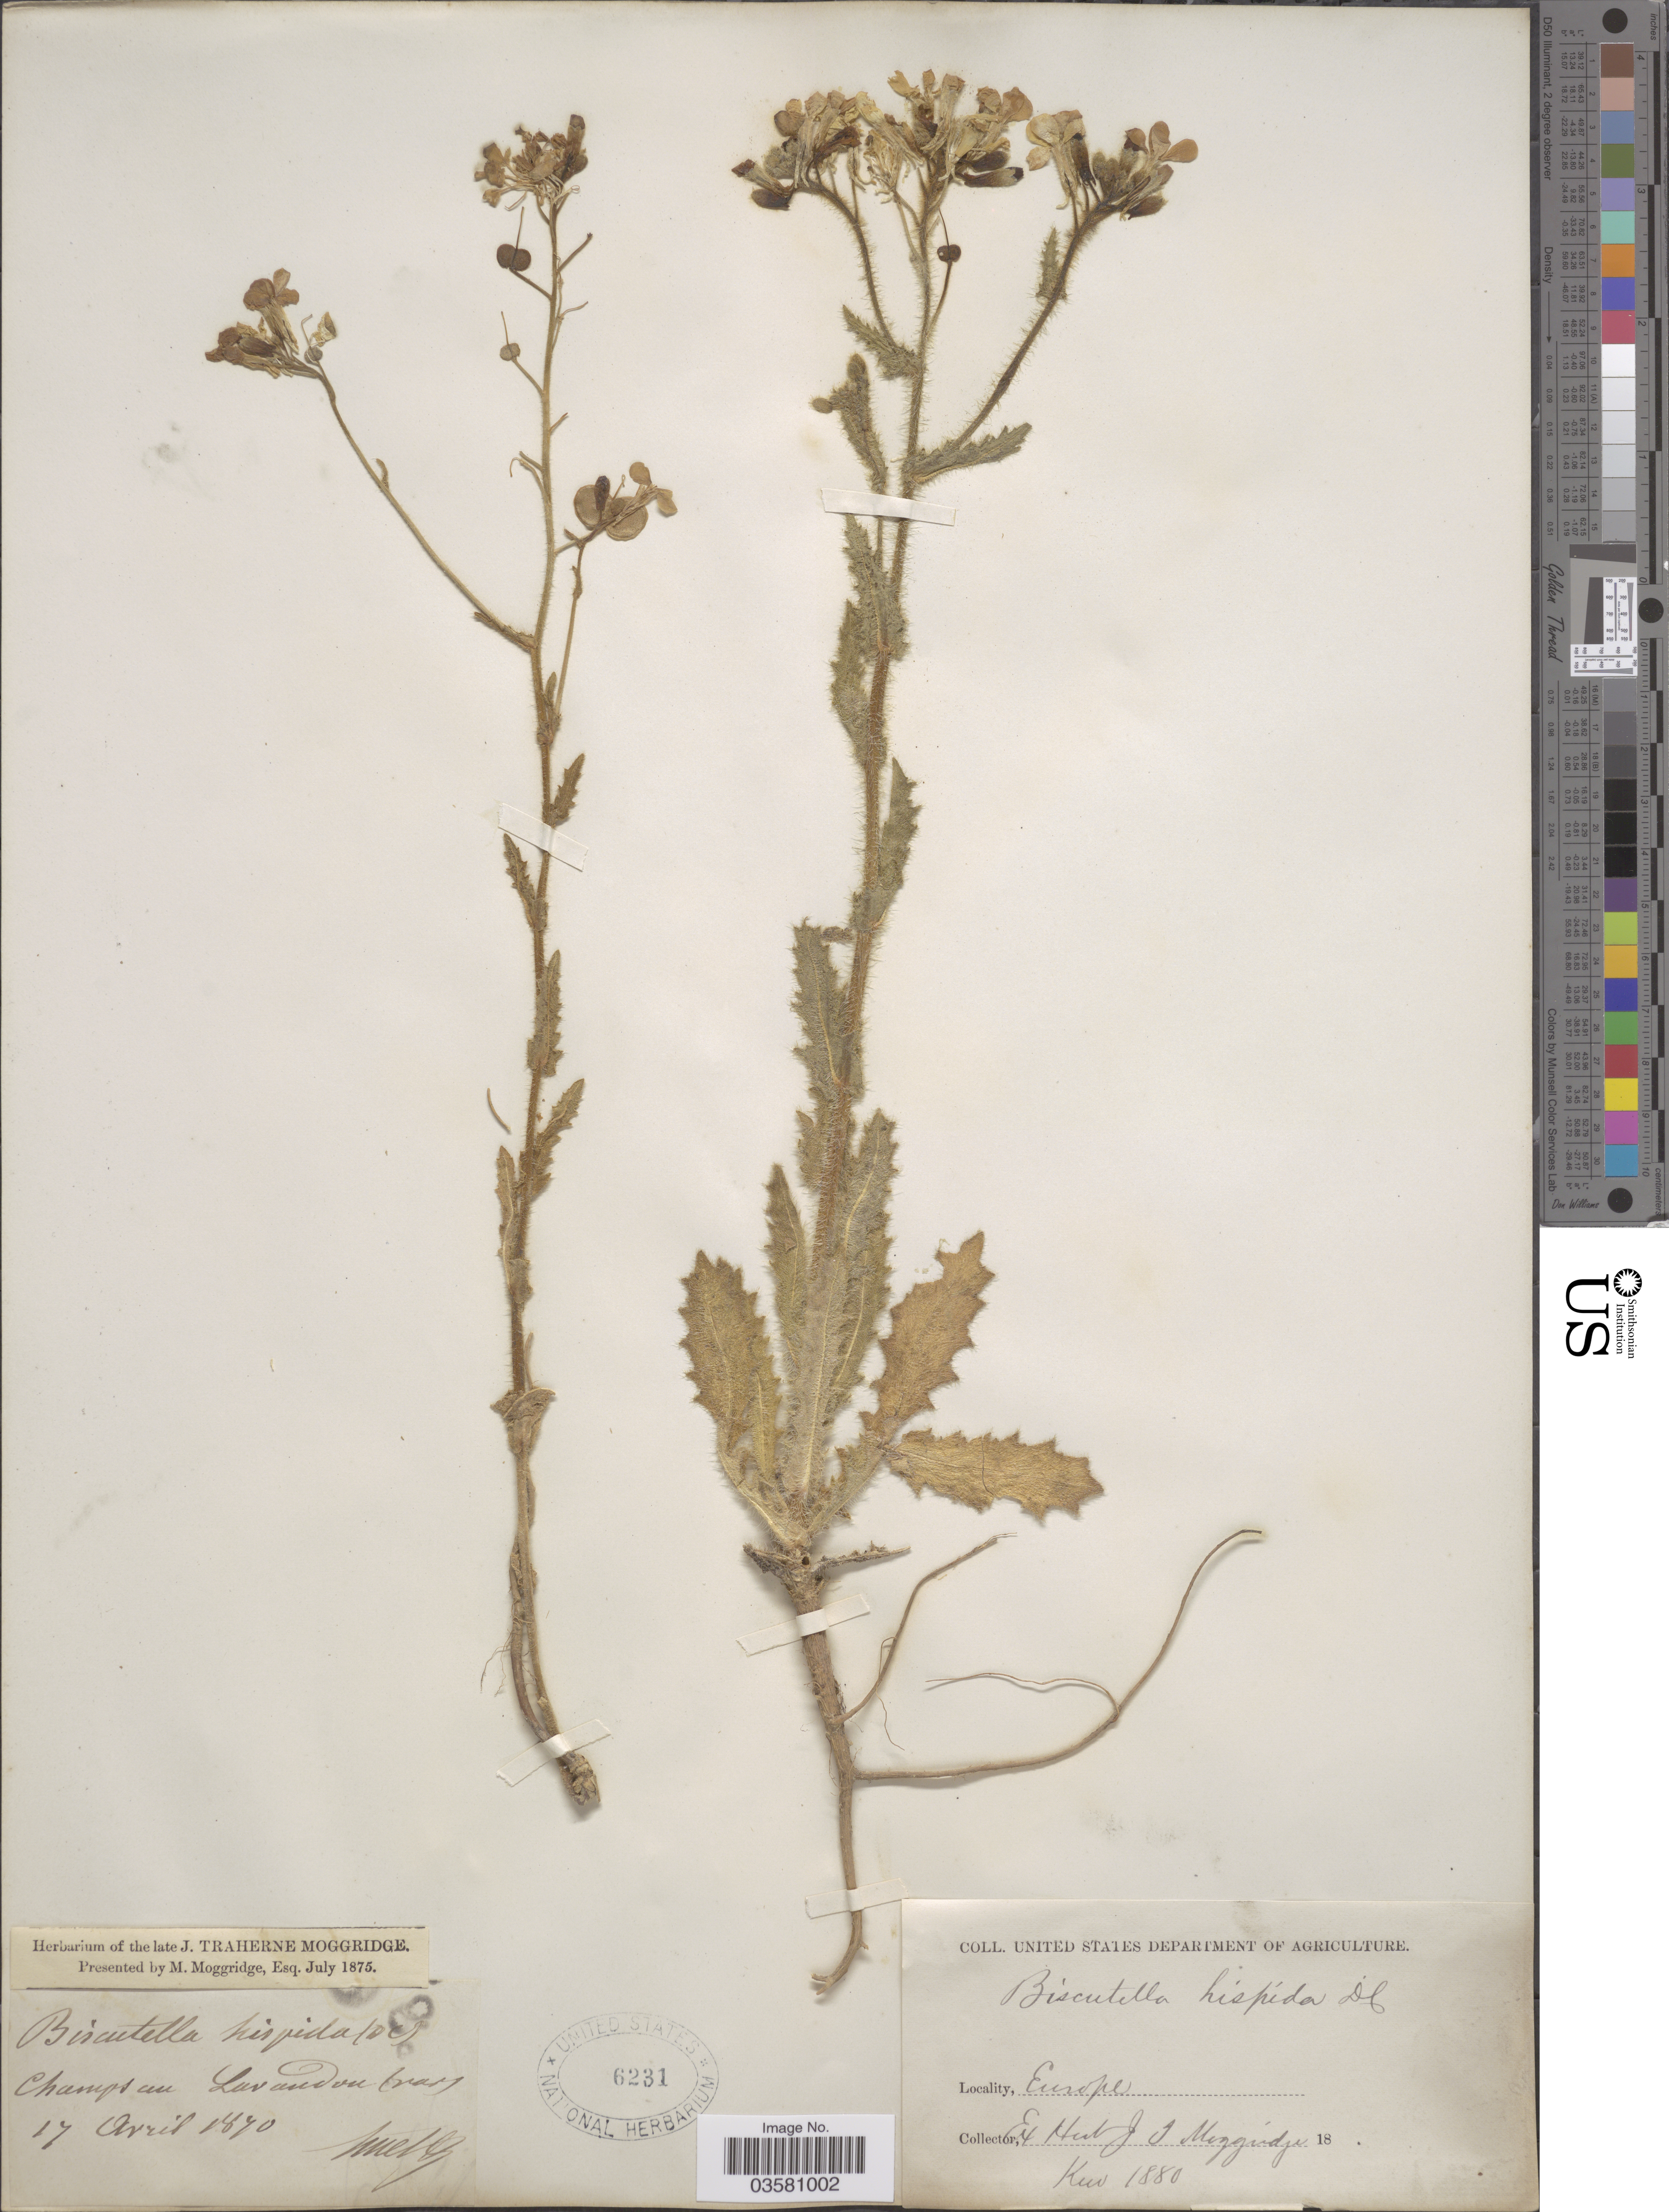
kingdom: Plantae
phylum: Tracheophyta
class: Magnoliopsida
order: Brassicales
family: Brassicaceae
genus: Biscutella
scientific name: Biscutella hispida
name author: DC.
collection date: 1870-04-17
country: France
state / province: Provence-Alpes-Côte d'Azur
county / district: Var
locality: Champs au Lavandon (var). Europe.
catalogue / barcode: US 6231